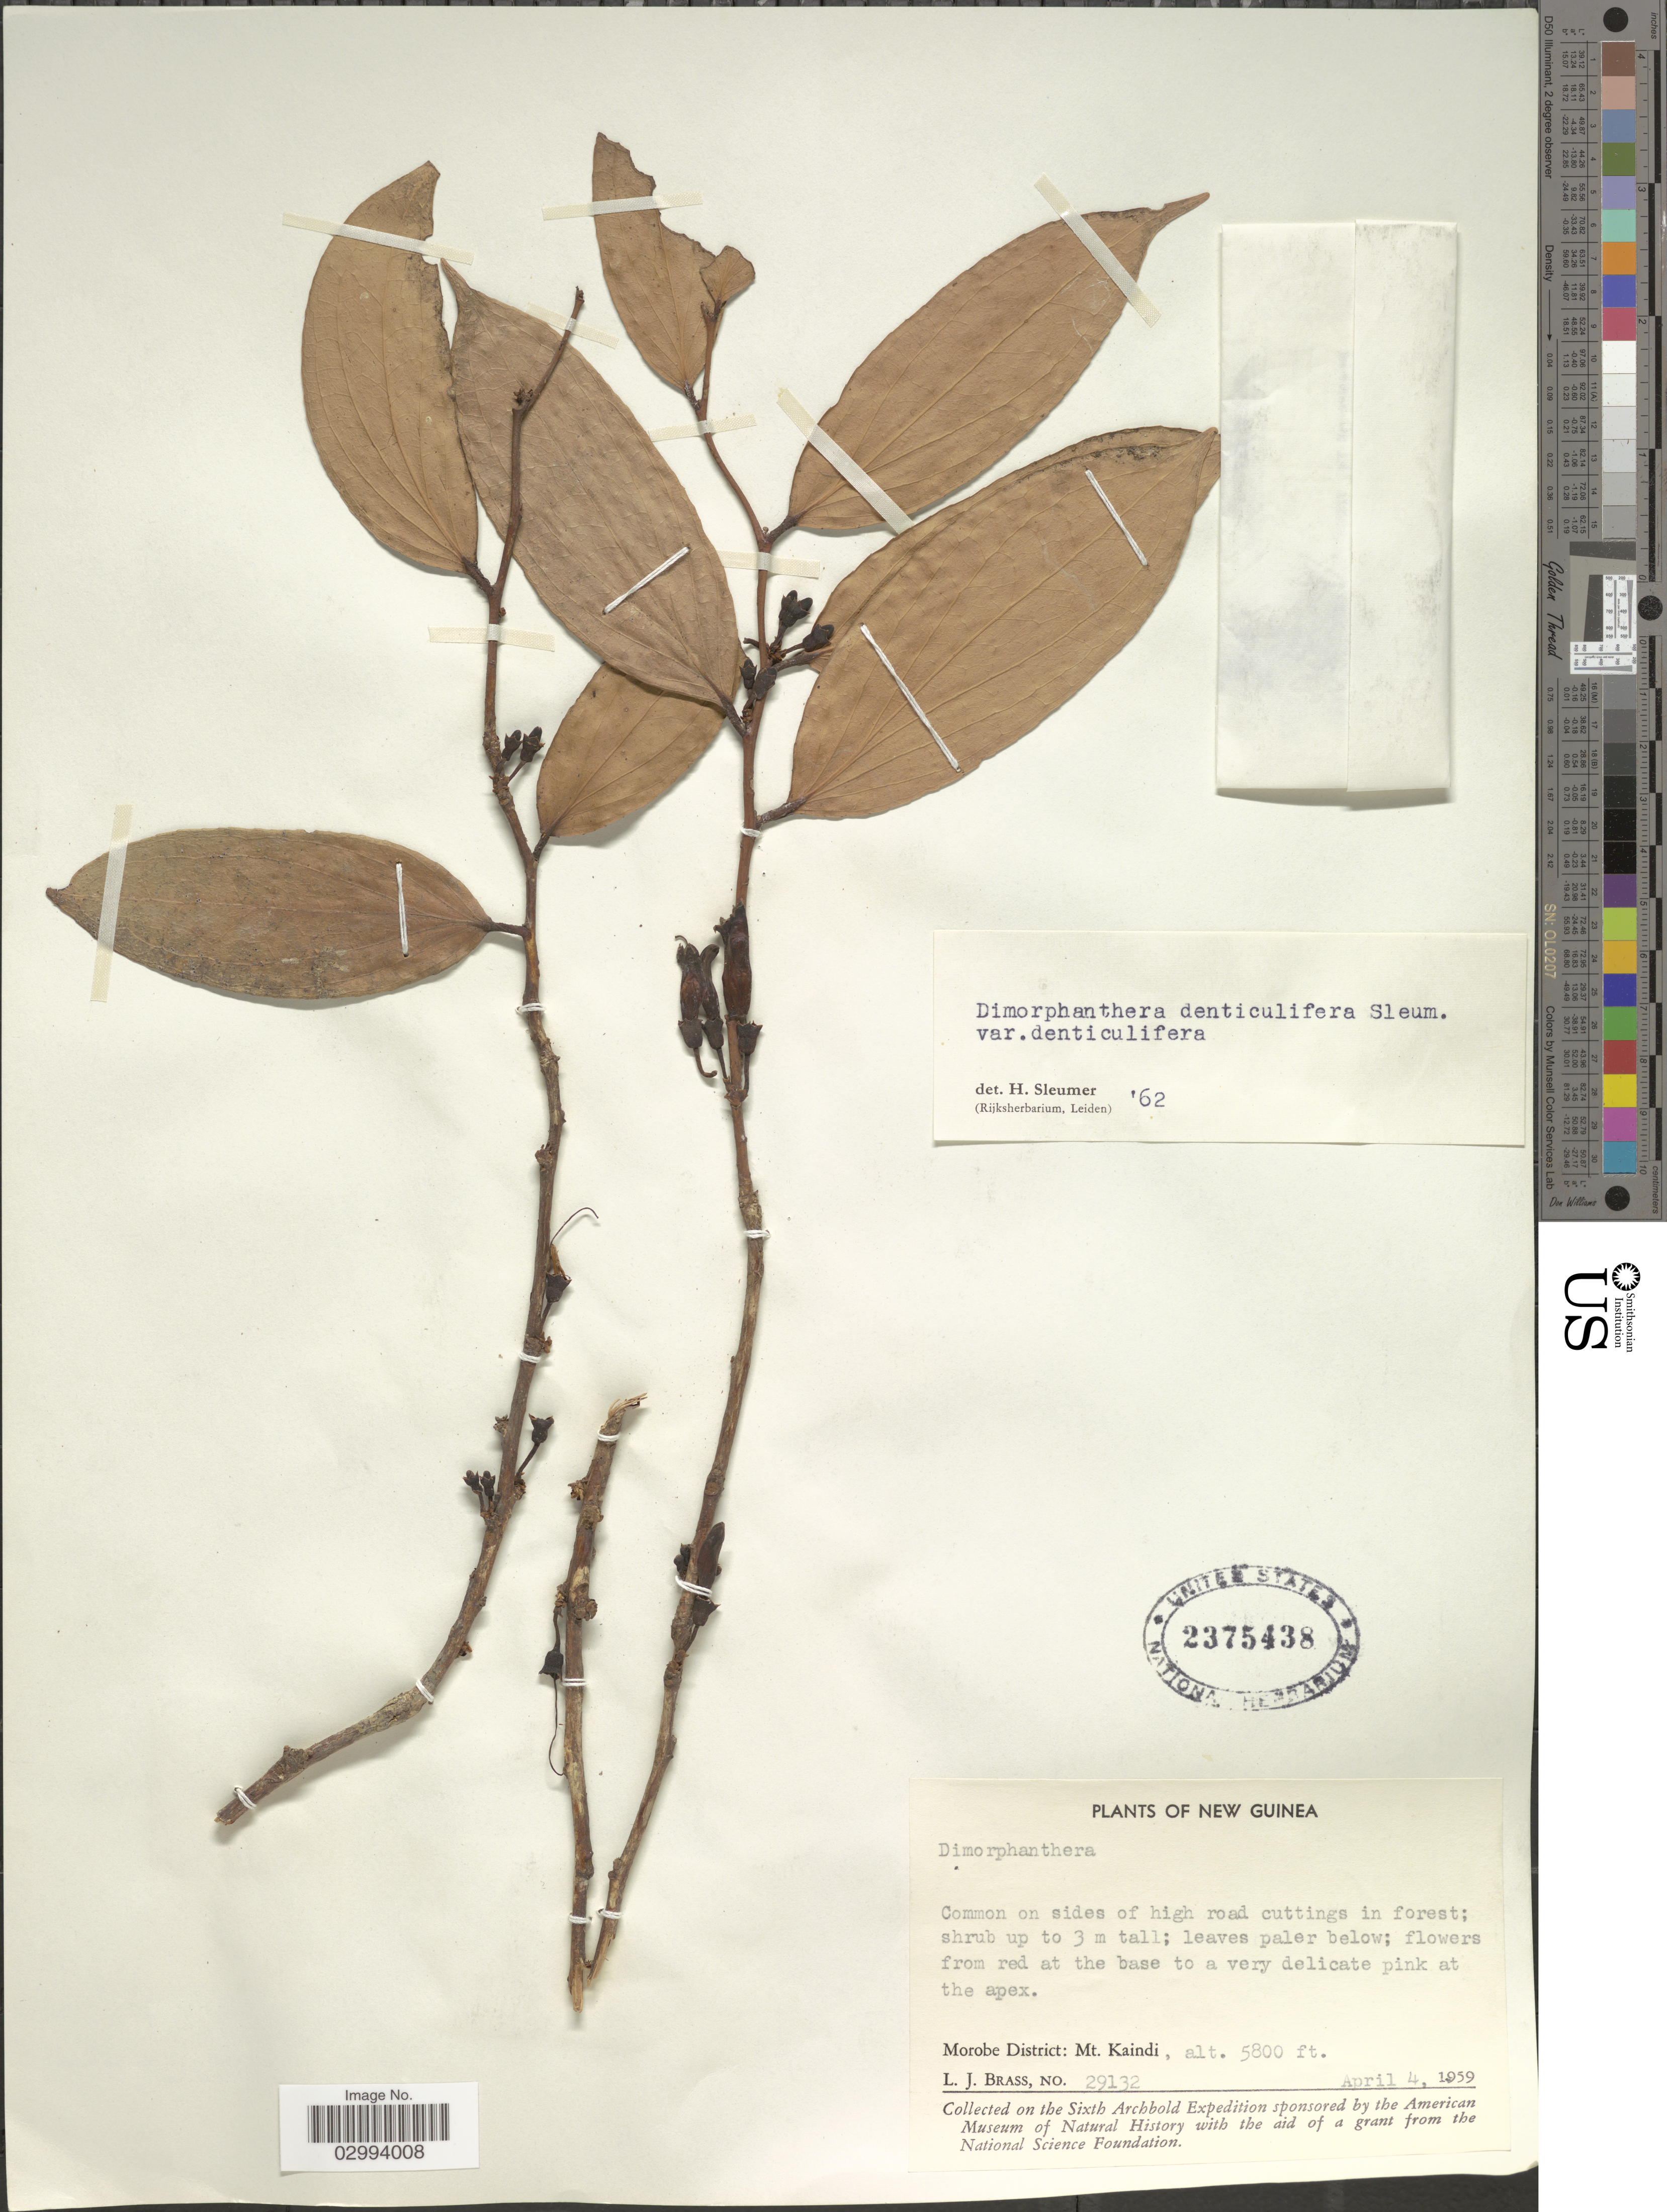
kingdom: Plantae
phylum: Tracheophyta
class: Magnoliopsida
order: Ericales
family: Ericaceae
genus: Dimorphanthera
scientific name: Dimorphanthera denticulifera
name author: Sleumer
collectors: L. J. Brass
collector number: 29132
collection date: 1959-04-04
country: Papua New Guinea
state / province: Morobe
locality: New Guinea. Morobe District: Kaindi.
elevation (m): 1768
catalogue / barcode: US 2375438